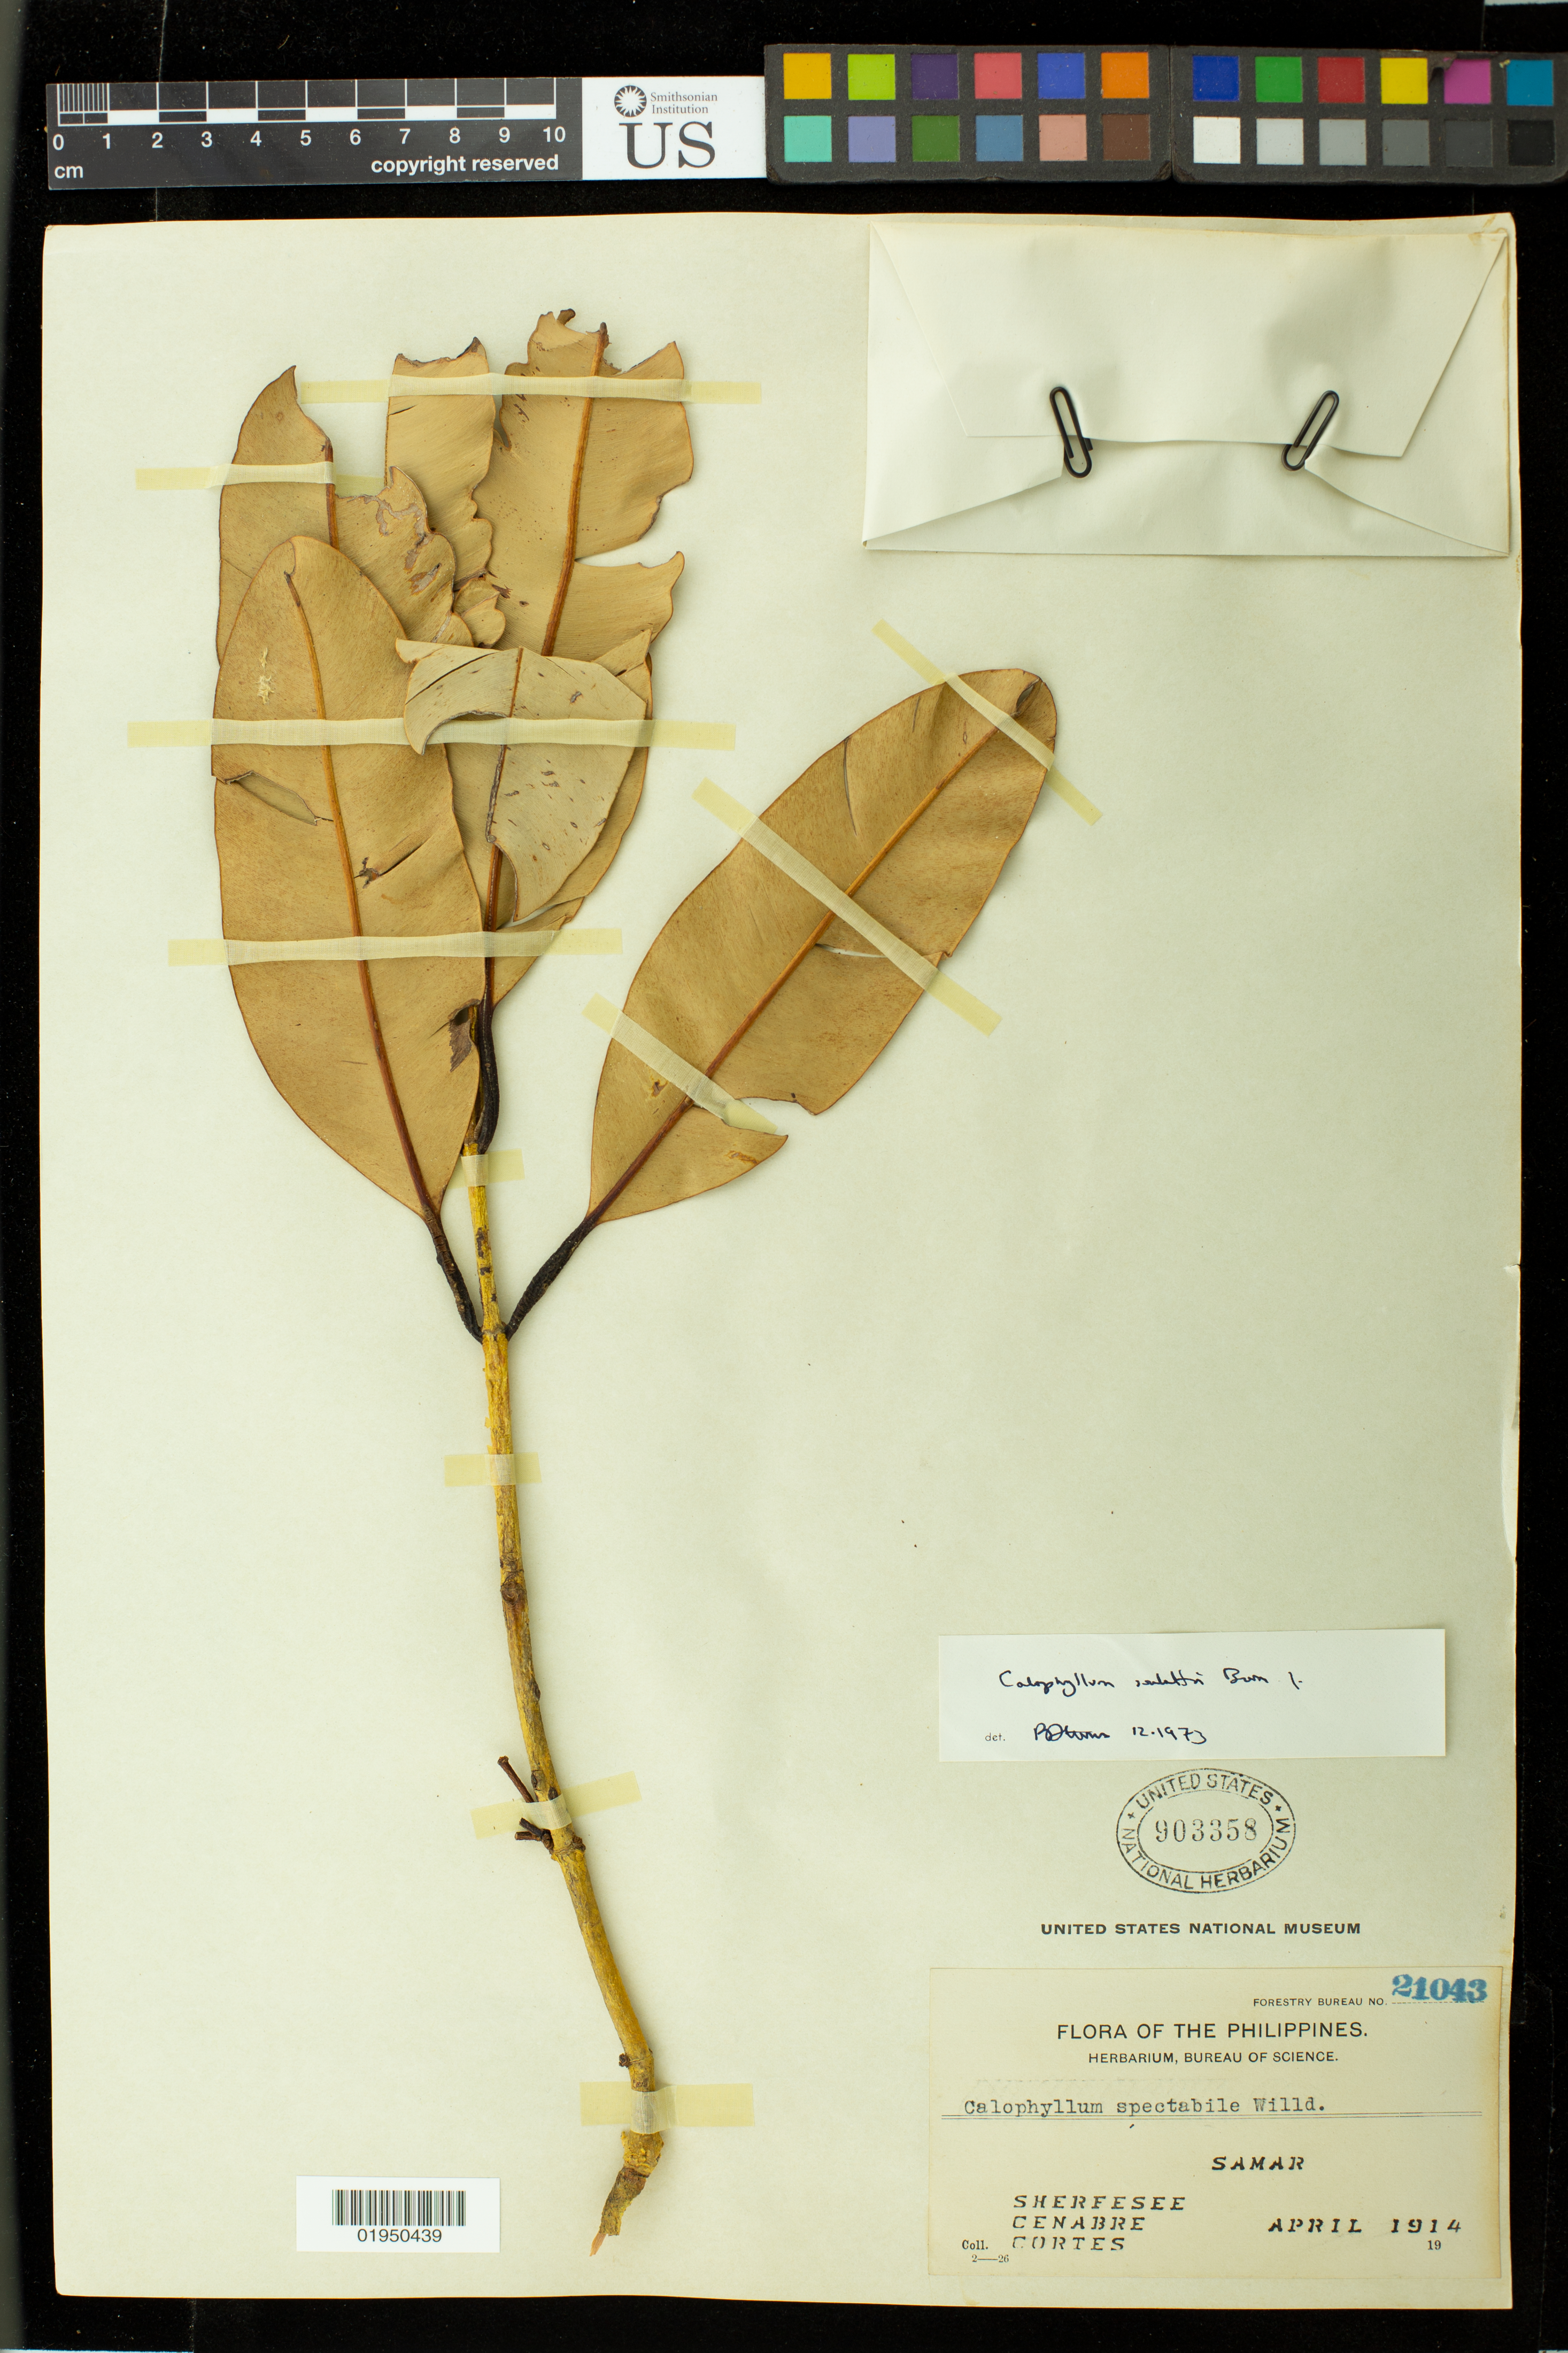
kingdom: Plantae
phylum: Tracheophyta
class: Magnoliopsida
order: Malpighiales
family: Calophyllaceae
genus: Calophyllum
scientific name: Calophyllum soulattri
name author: Burm. f.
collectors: -. Sherfesee, -. Cenabre & -. Cortes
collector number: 2-26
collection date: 1914-04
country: Philippines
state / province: Eastern Visayas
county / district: Eastern Samar / Northern Samar / Western Samar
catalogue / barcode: US 903358